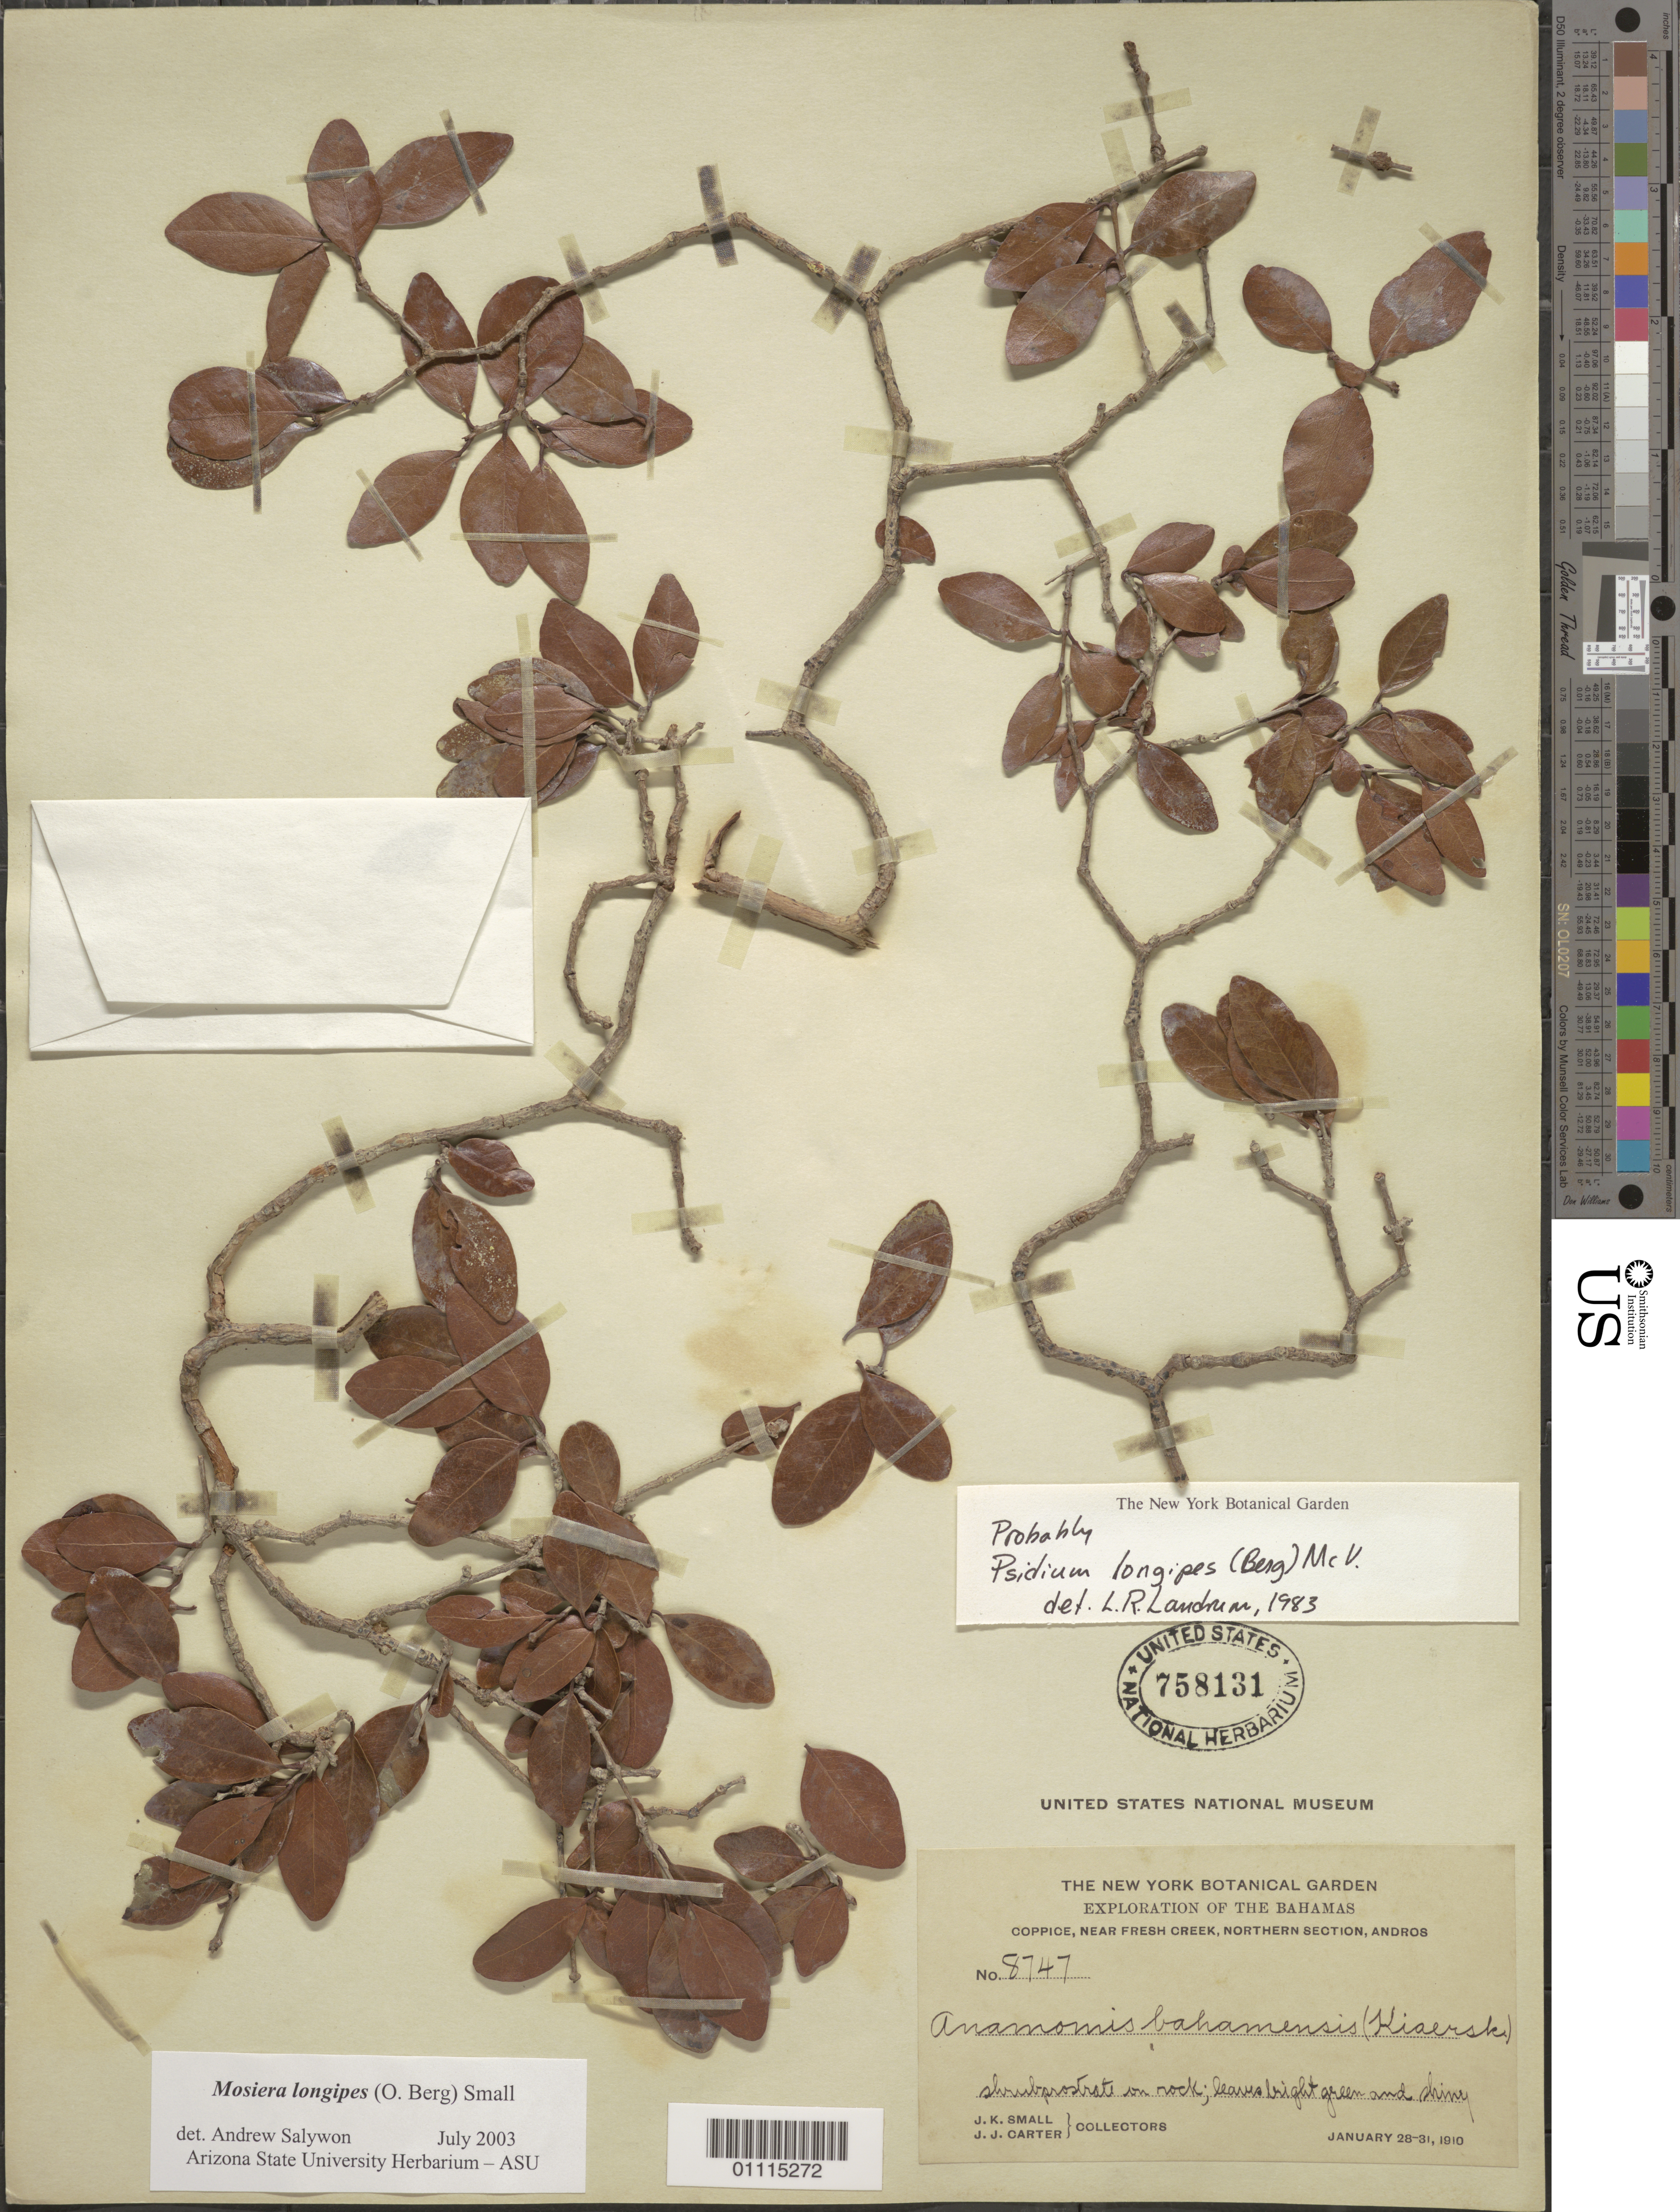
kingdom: Plantae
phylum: Tracheophyta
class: Magnoliopsida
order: Myrtales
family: Myrtaceae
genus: Mosiera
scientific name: Mosiera longipes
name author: (O. Berg) Small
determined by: Salywon, A. M., (ASU)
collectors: J. K. Small & J. Carter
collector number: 8747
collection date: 1910-01-28/1910-01-31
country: Bahamas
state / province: North Andros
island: Andros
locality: Near Fresh Creek, northern section, Andros.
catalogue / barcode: US 758131